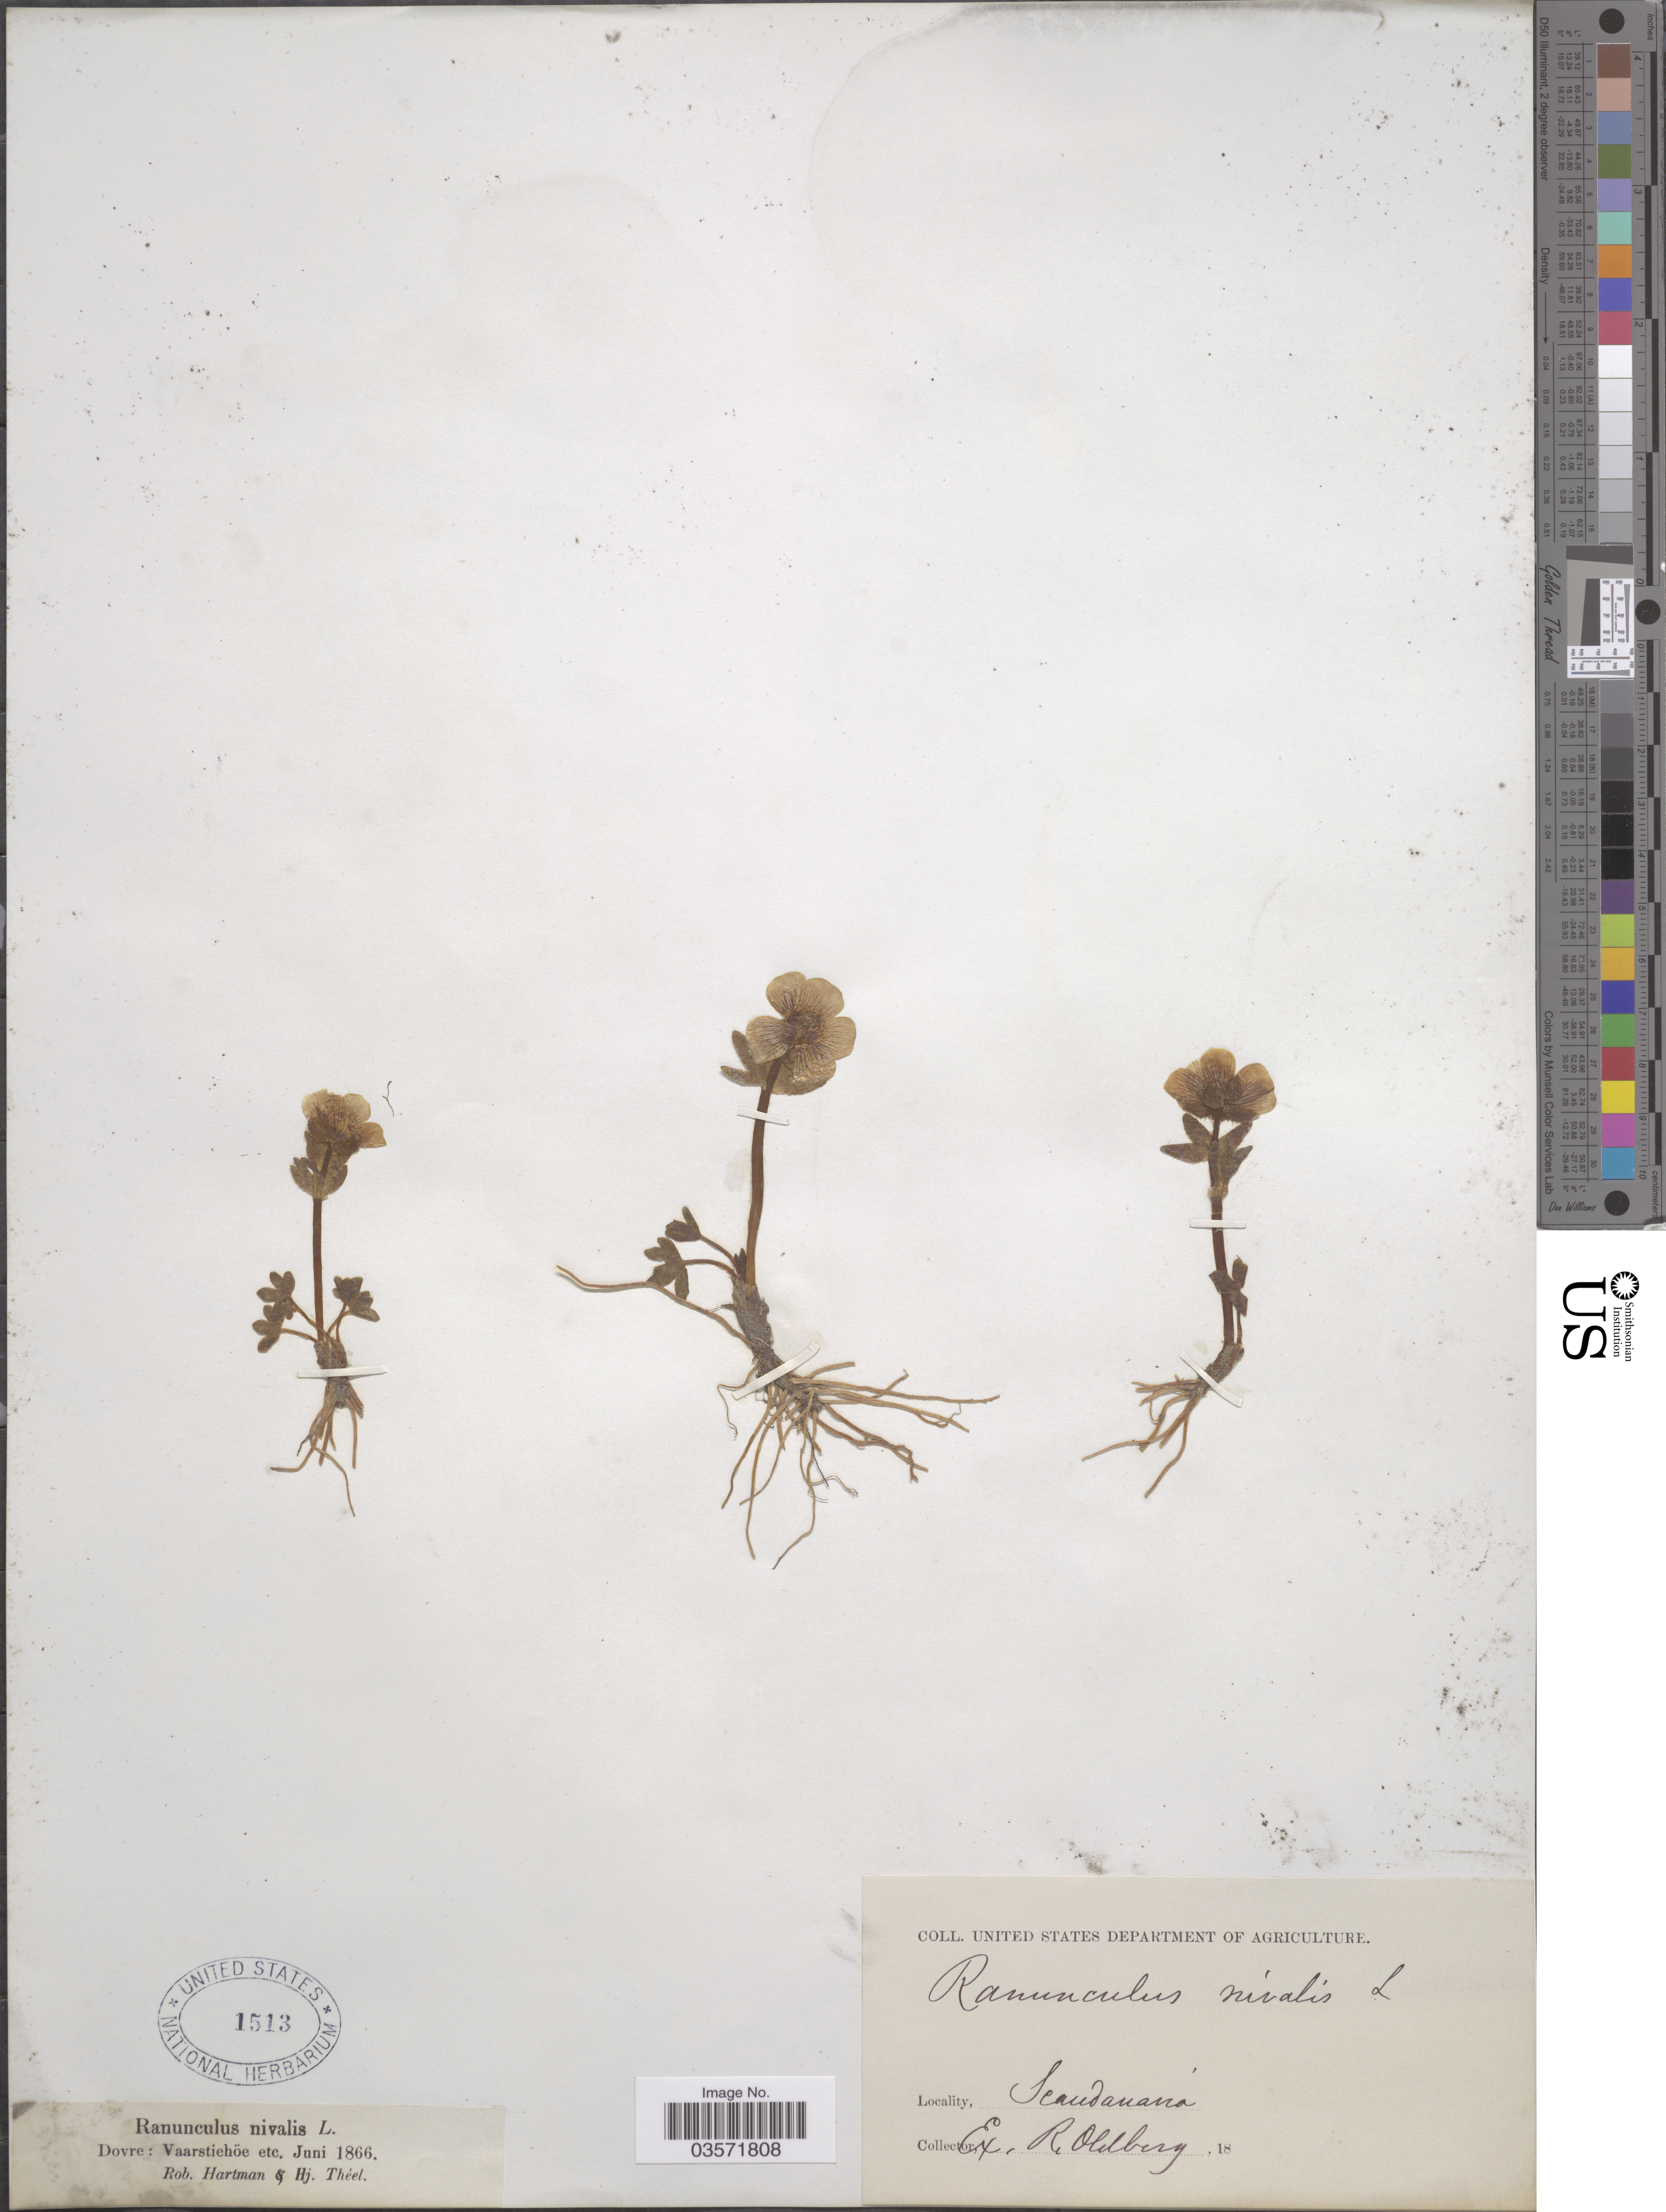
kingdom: Plantae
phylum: Tracheophyta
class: Magnoliopsida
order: Ranunculales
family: Ranunculaceae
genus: Ranunculus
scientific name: Ranunculus nivalis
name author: L.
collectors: R. W. Hartman & H. Théel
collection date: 1866-06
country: Norway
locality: Dovre: Vaarstiehöe etc. Scandanavia.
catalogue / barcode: US 1513